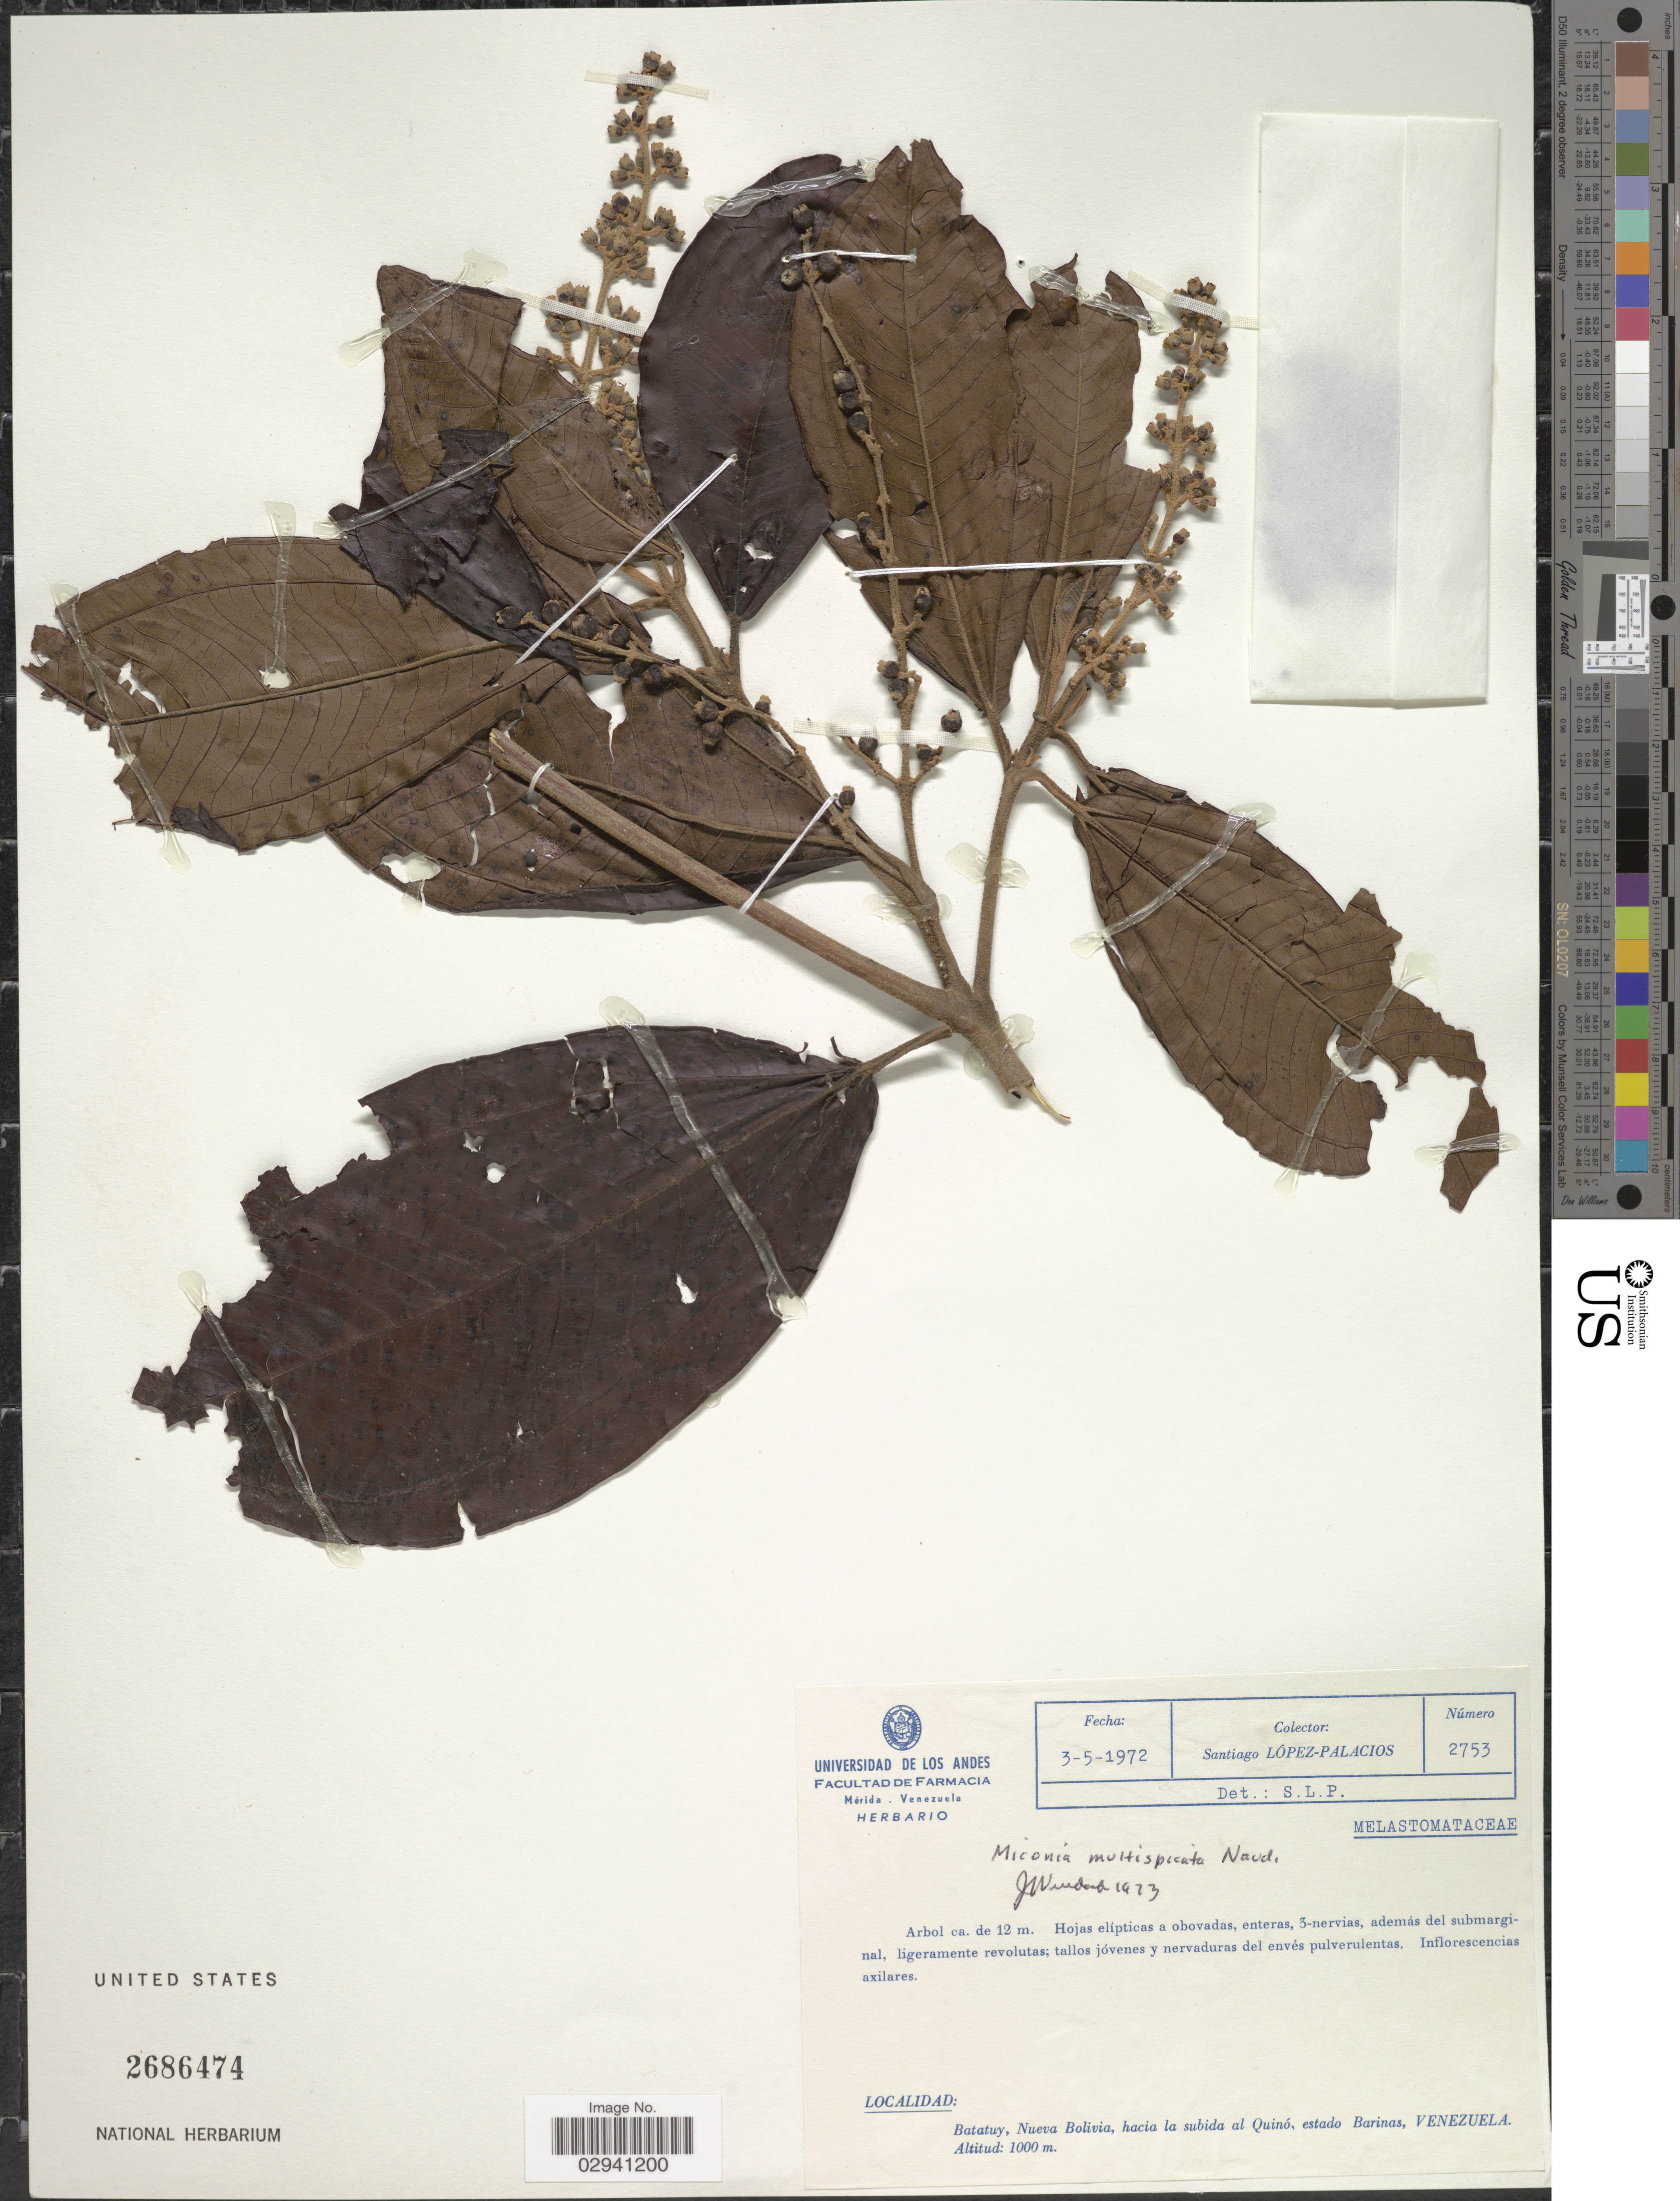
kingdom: Plantae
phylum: Tracheophyta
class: Magnoliopsida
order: Myrtales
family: Melastomataceae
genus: Miconia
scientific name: Miconia multispicata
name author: Naudin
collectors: S. López-Palacios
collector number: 2753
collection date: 1972-05-03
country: Venezuela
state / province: Barinas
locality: Batatuy, Nueva Bolivia, hacia la subida al Quinó, estado Barinas.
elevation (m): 1000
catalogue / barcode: US 2686474